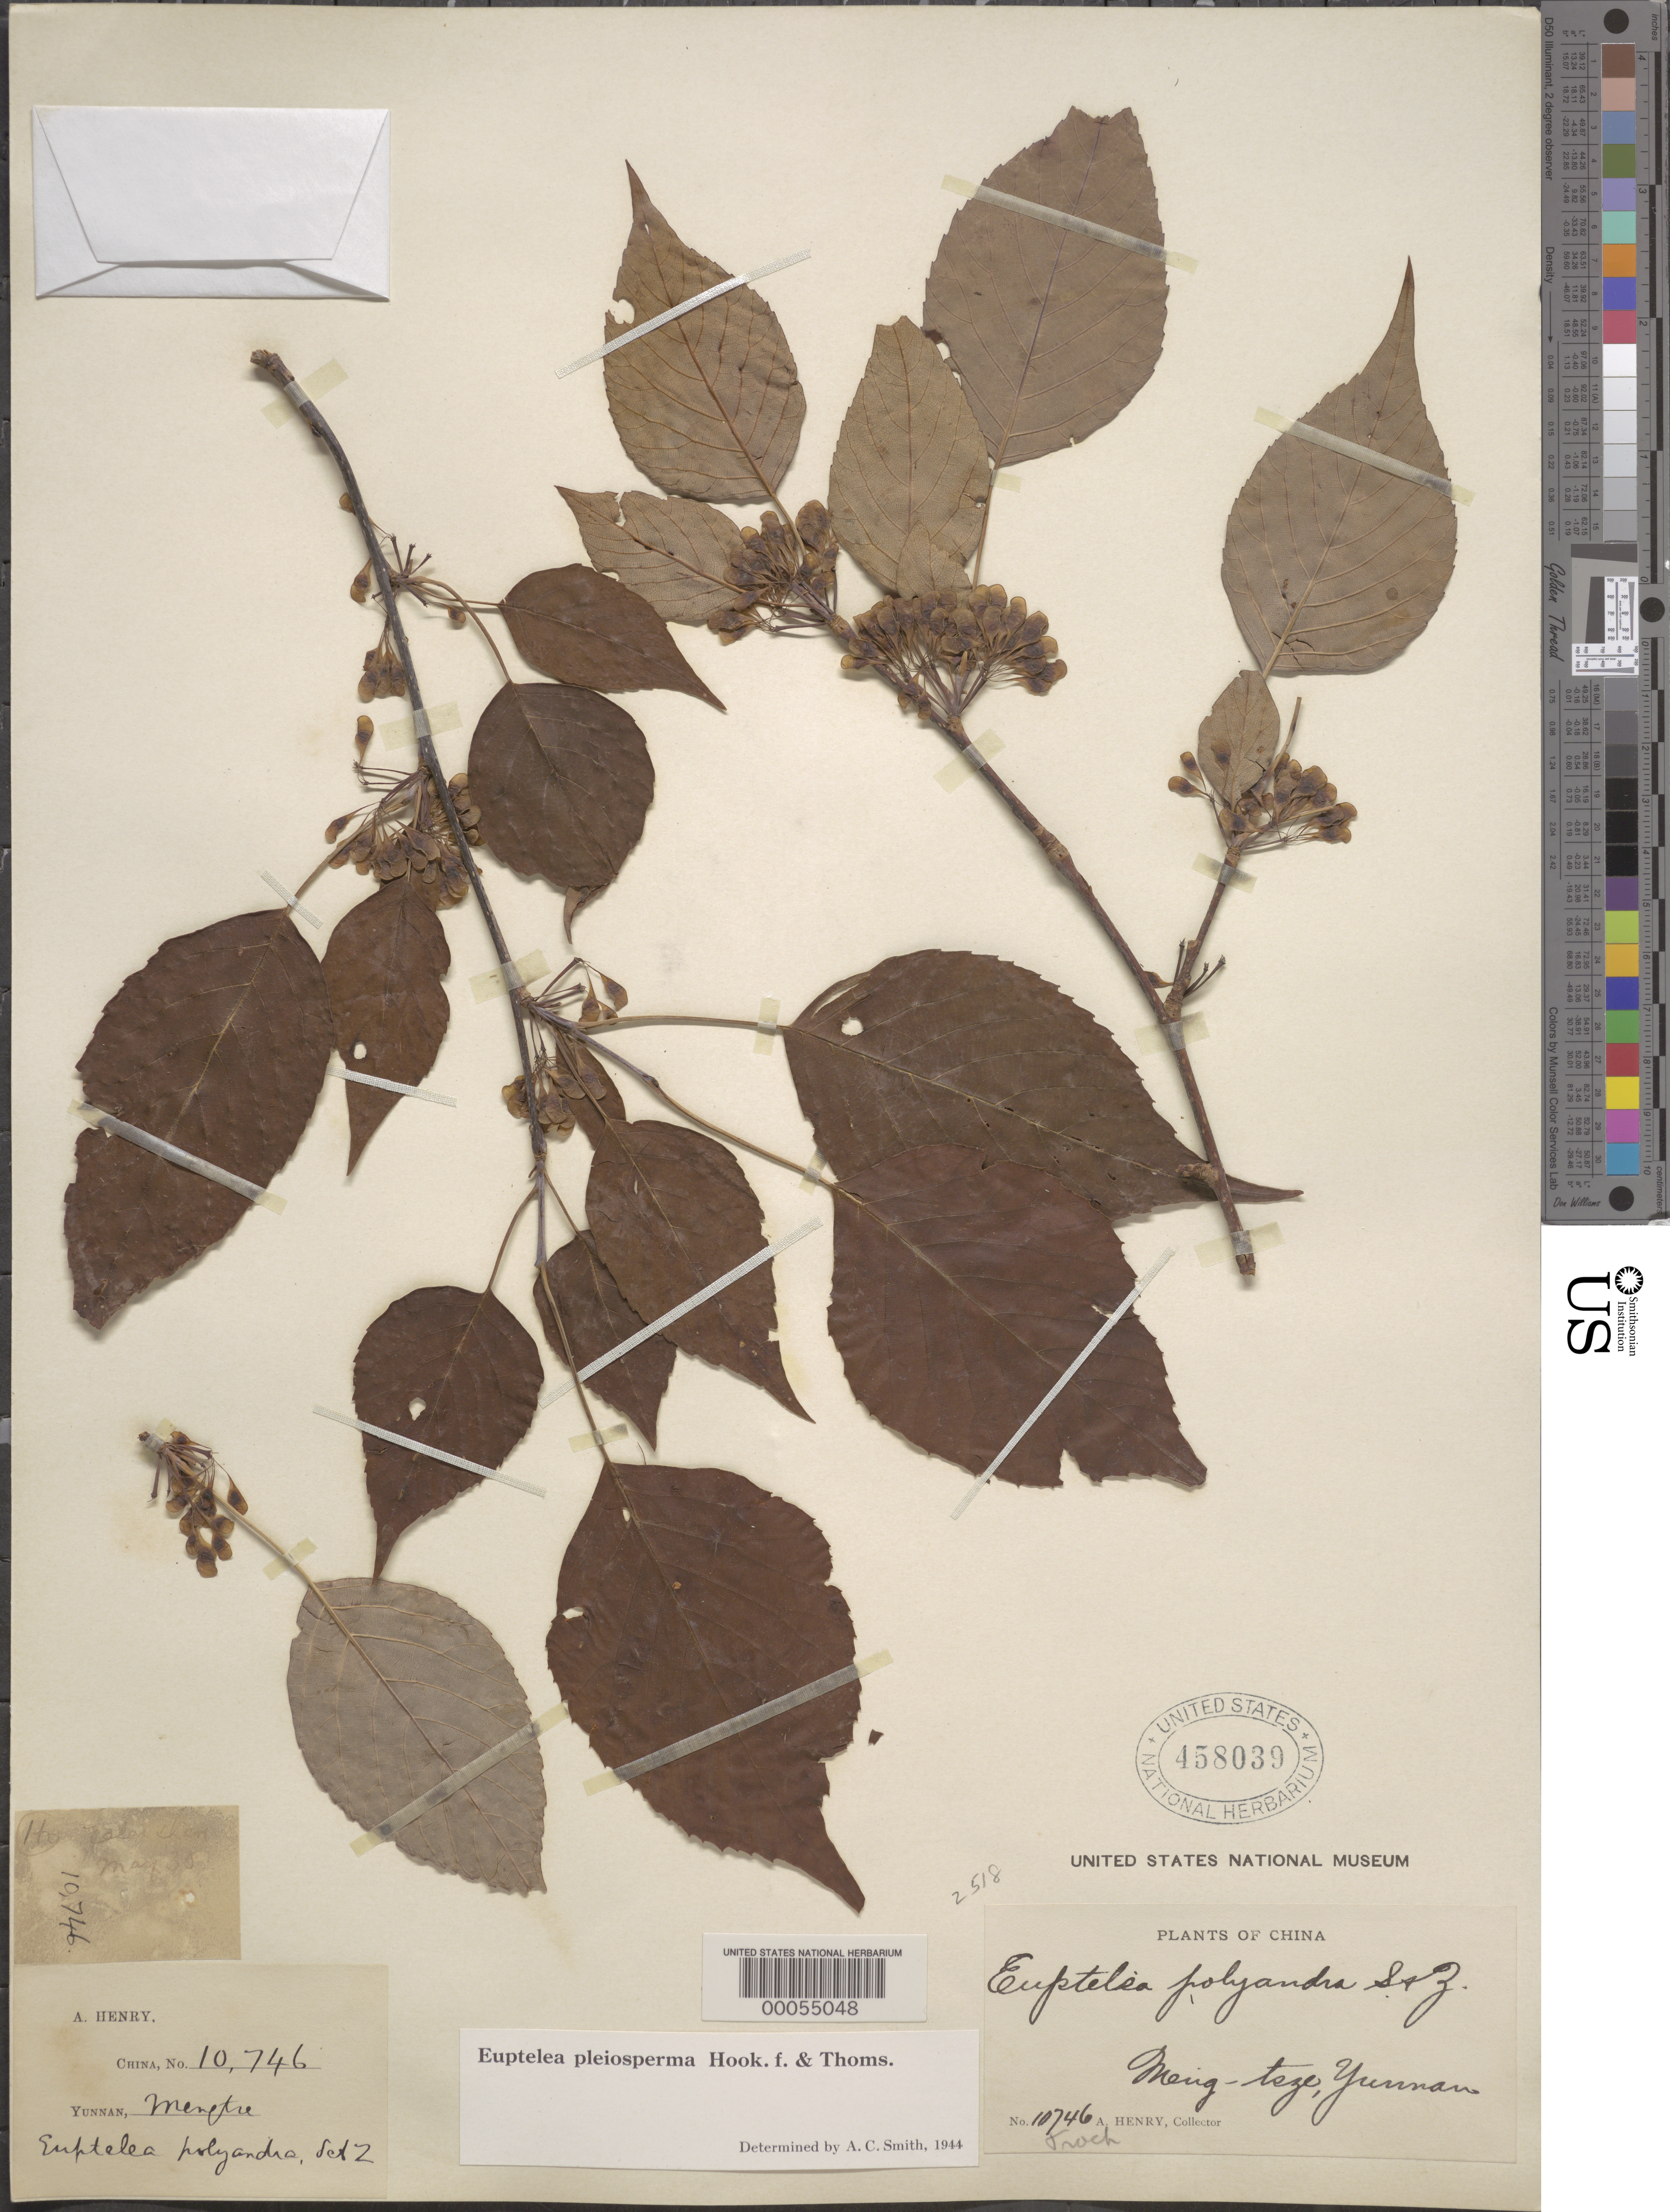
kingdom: Plantae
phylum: Tracheophyta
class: Magnoliopsida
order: Ranunculales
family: Eupteleaceae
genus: Euptelea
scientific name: Euptelea pleiosperma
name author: Hook. f. & Thomson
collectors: A. Henry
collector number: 10746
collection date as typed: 30 May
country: China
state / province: Yunnan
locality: Meng-tsze, yunnan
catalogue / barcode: US 458039